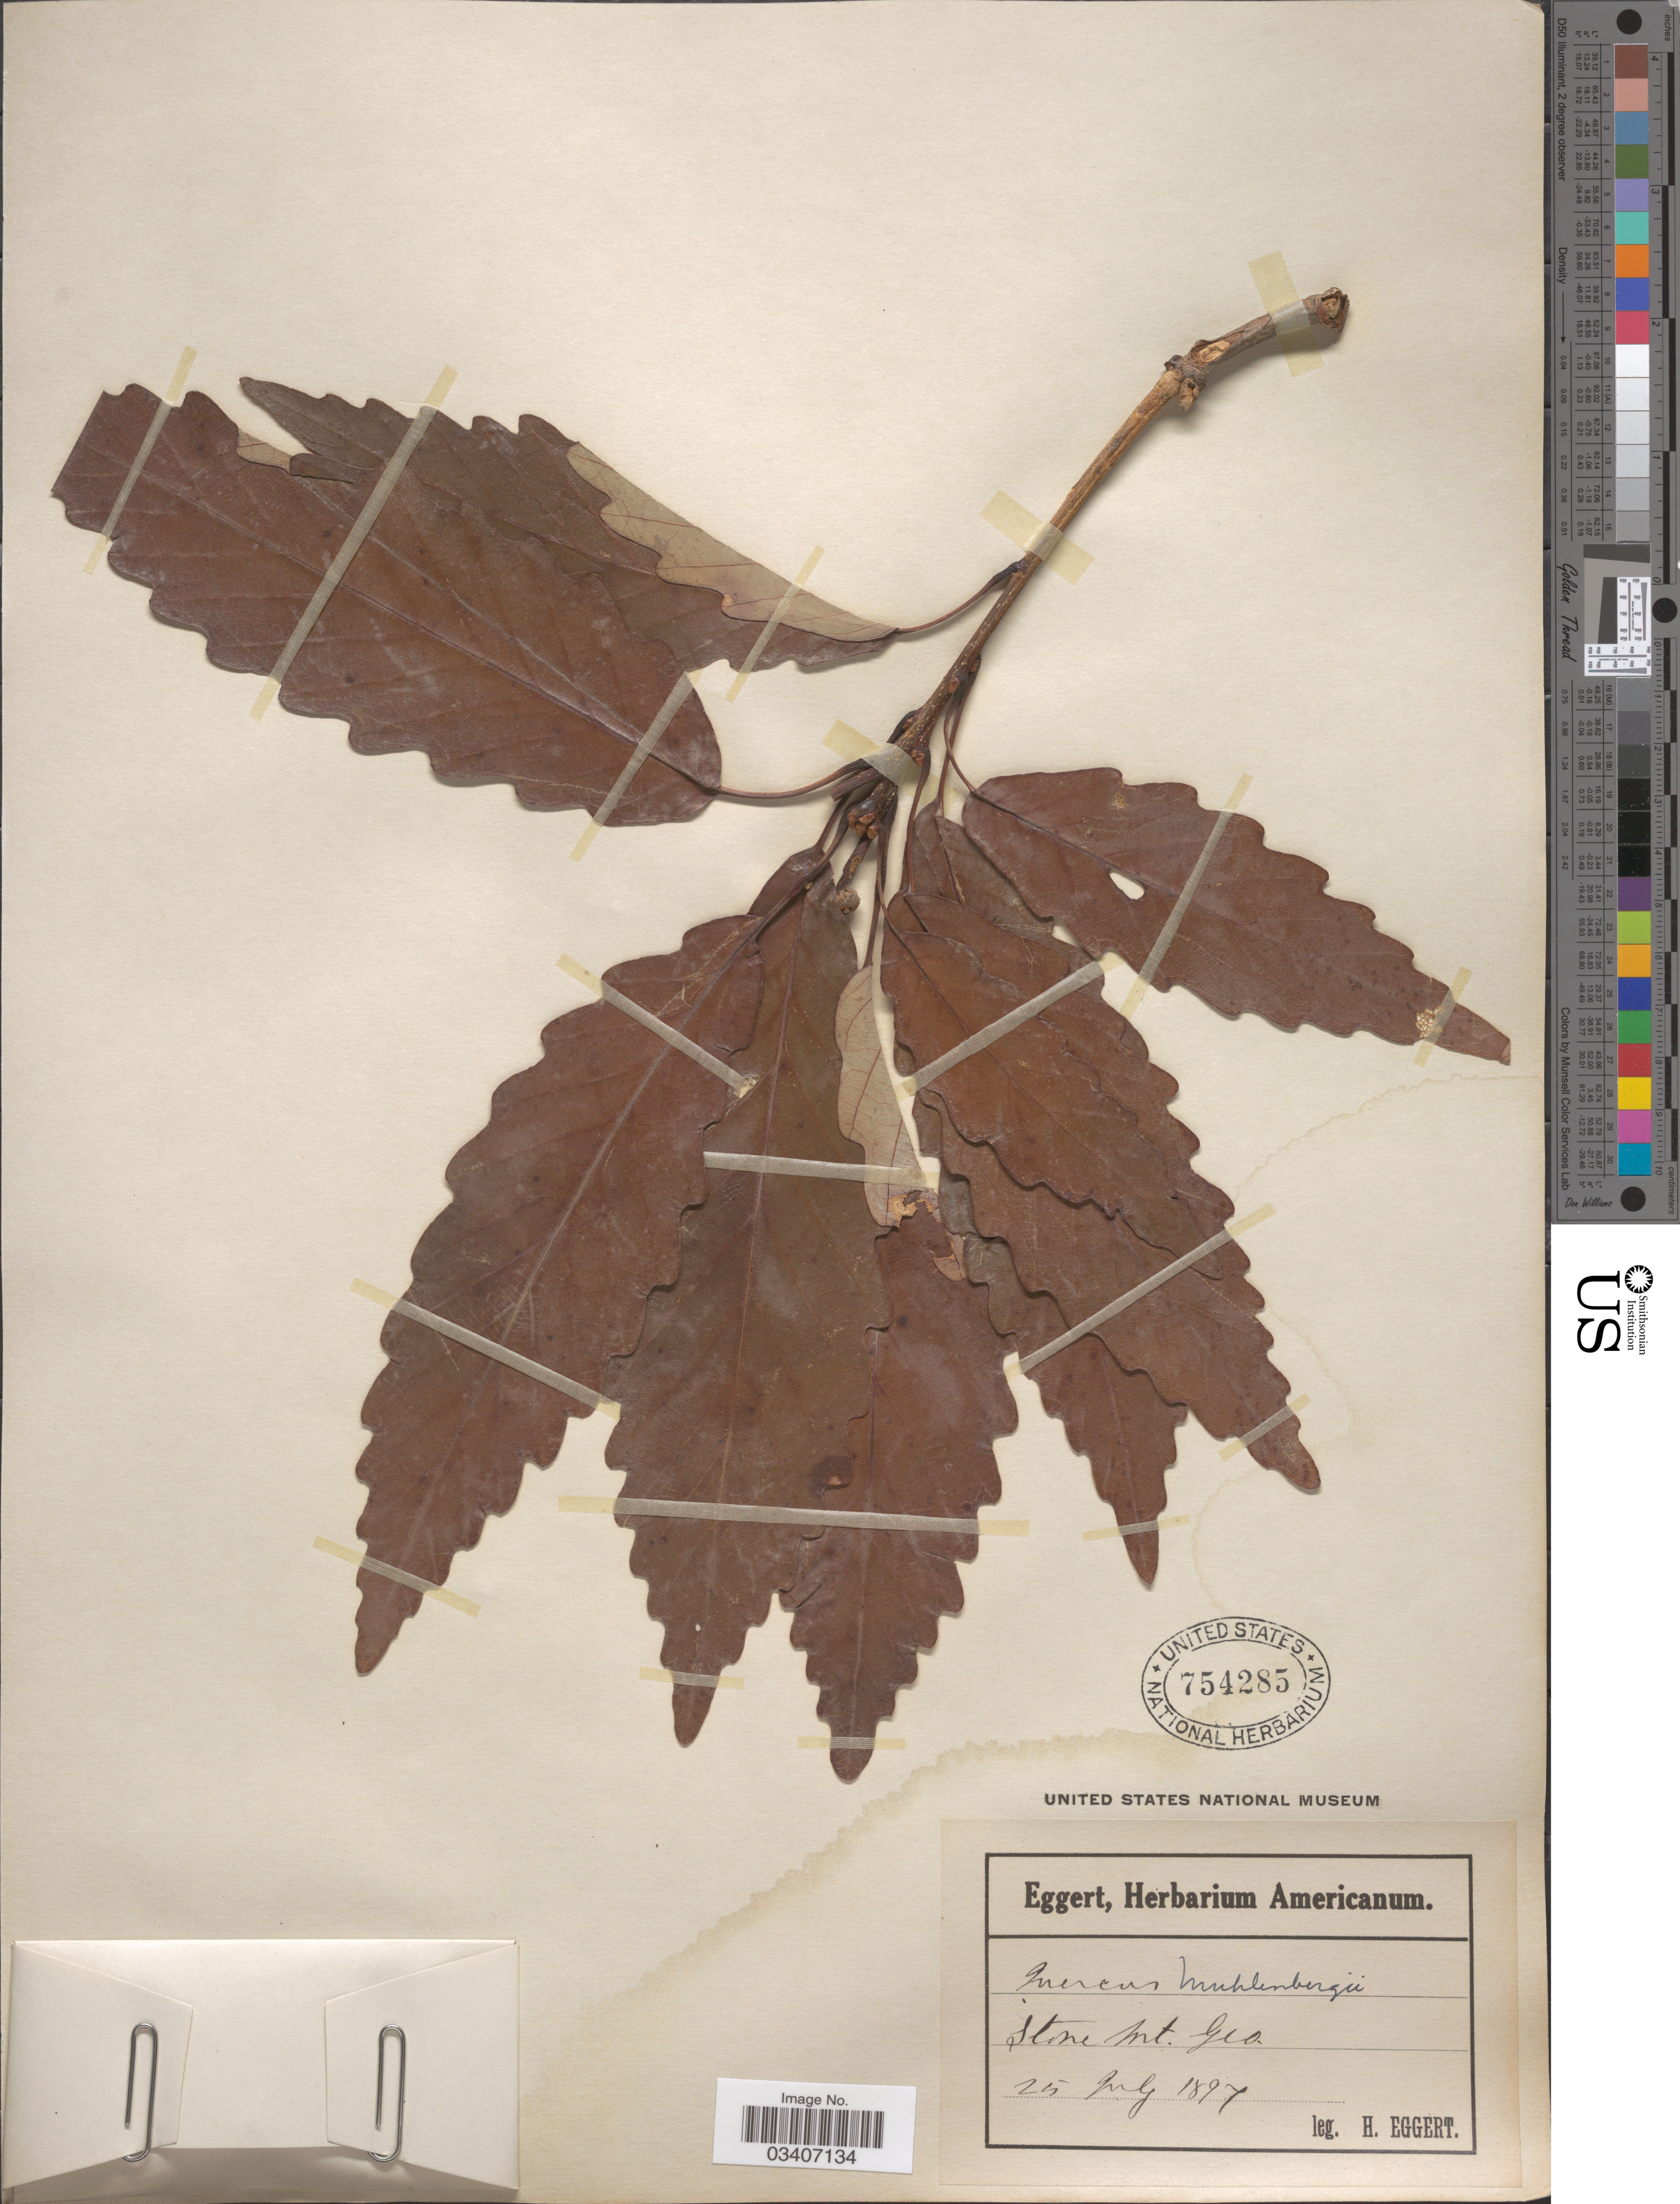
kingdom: Plantae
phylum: Tracheophyta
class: Magnoliopsida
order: Fagales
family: Fagaceae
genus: Quercus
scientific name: Quercus muehlenbergii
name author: Engelm.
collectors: H. Eggert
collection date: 1897-07-25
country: United States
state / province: Georgia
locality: Stone Mt.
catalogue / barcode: US 754285